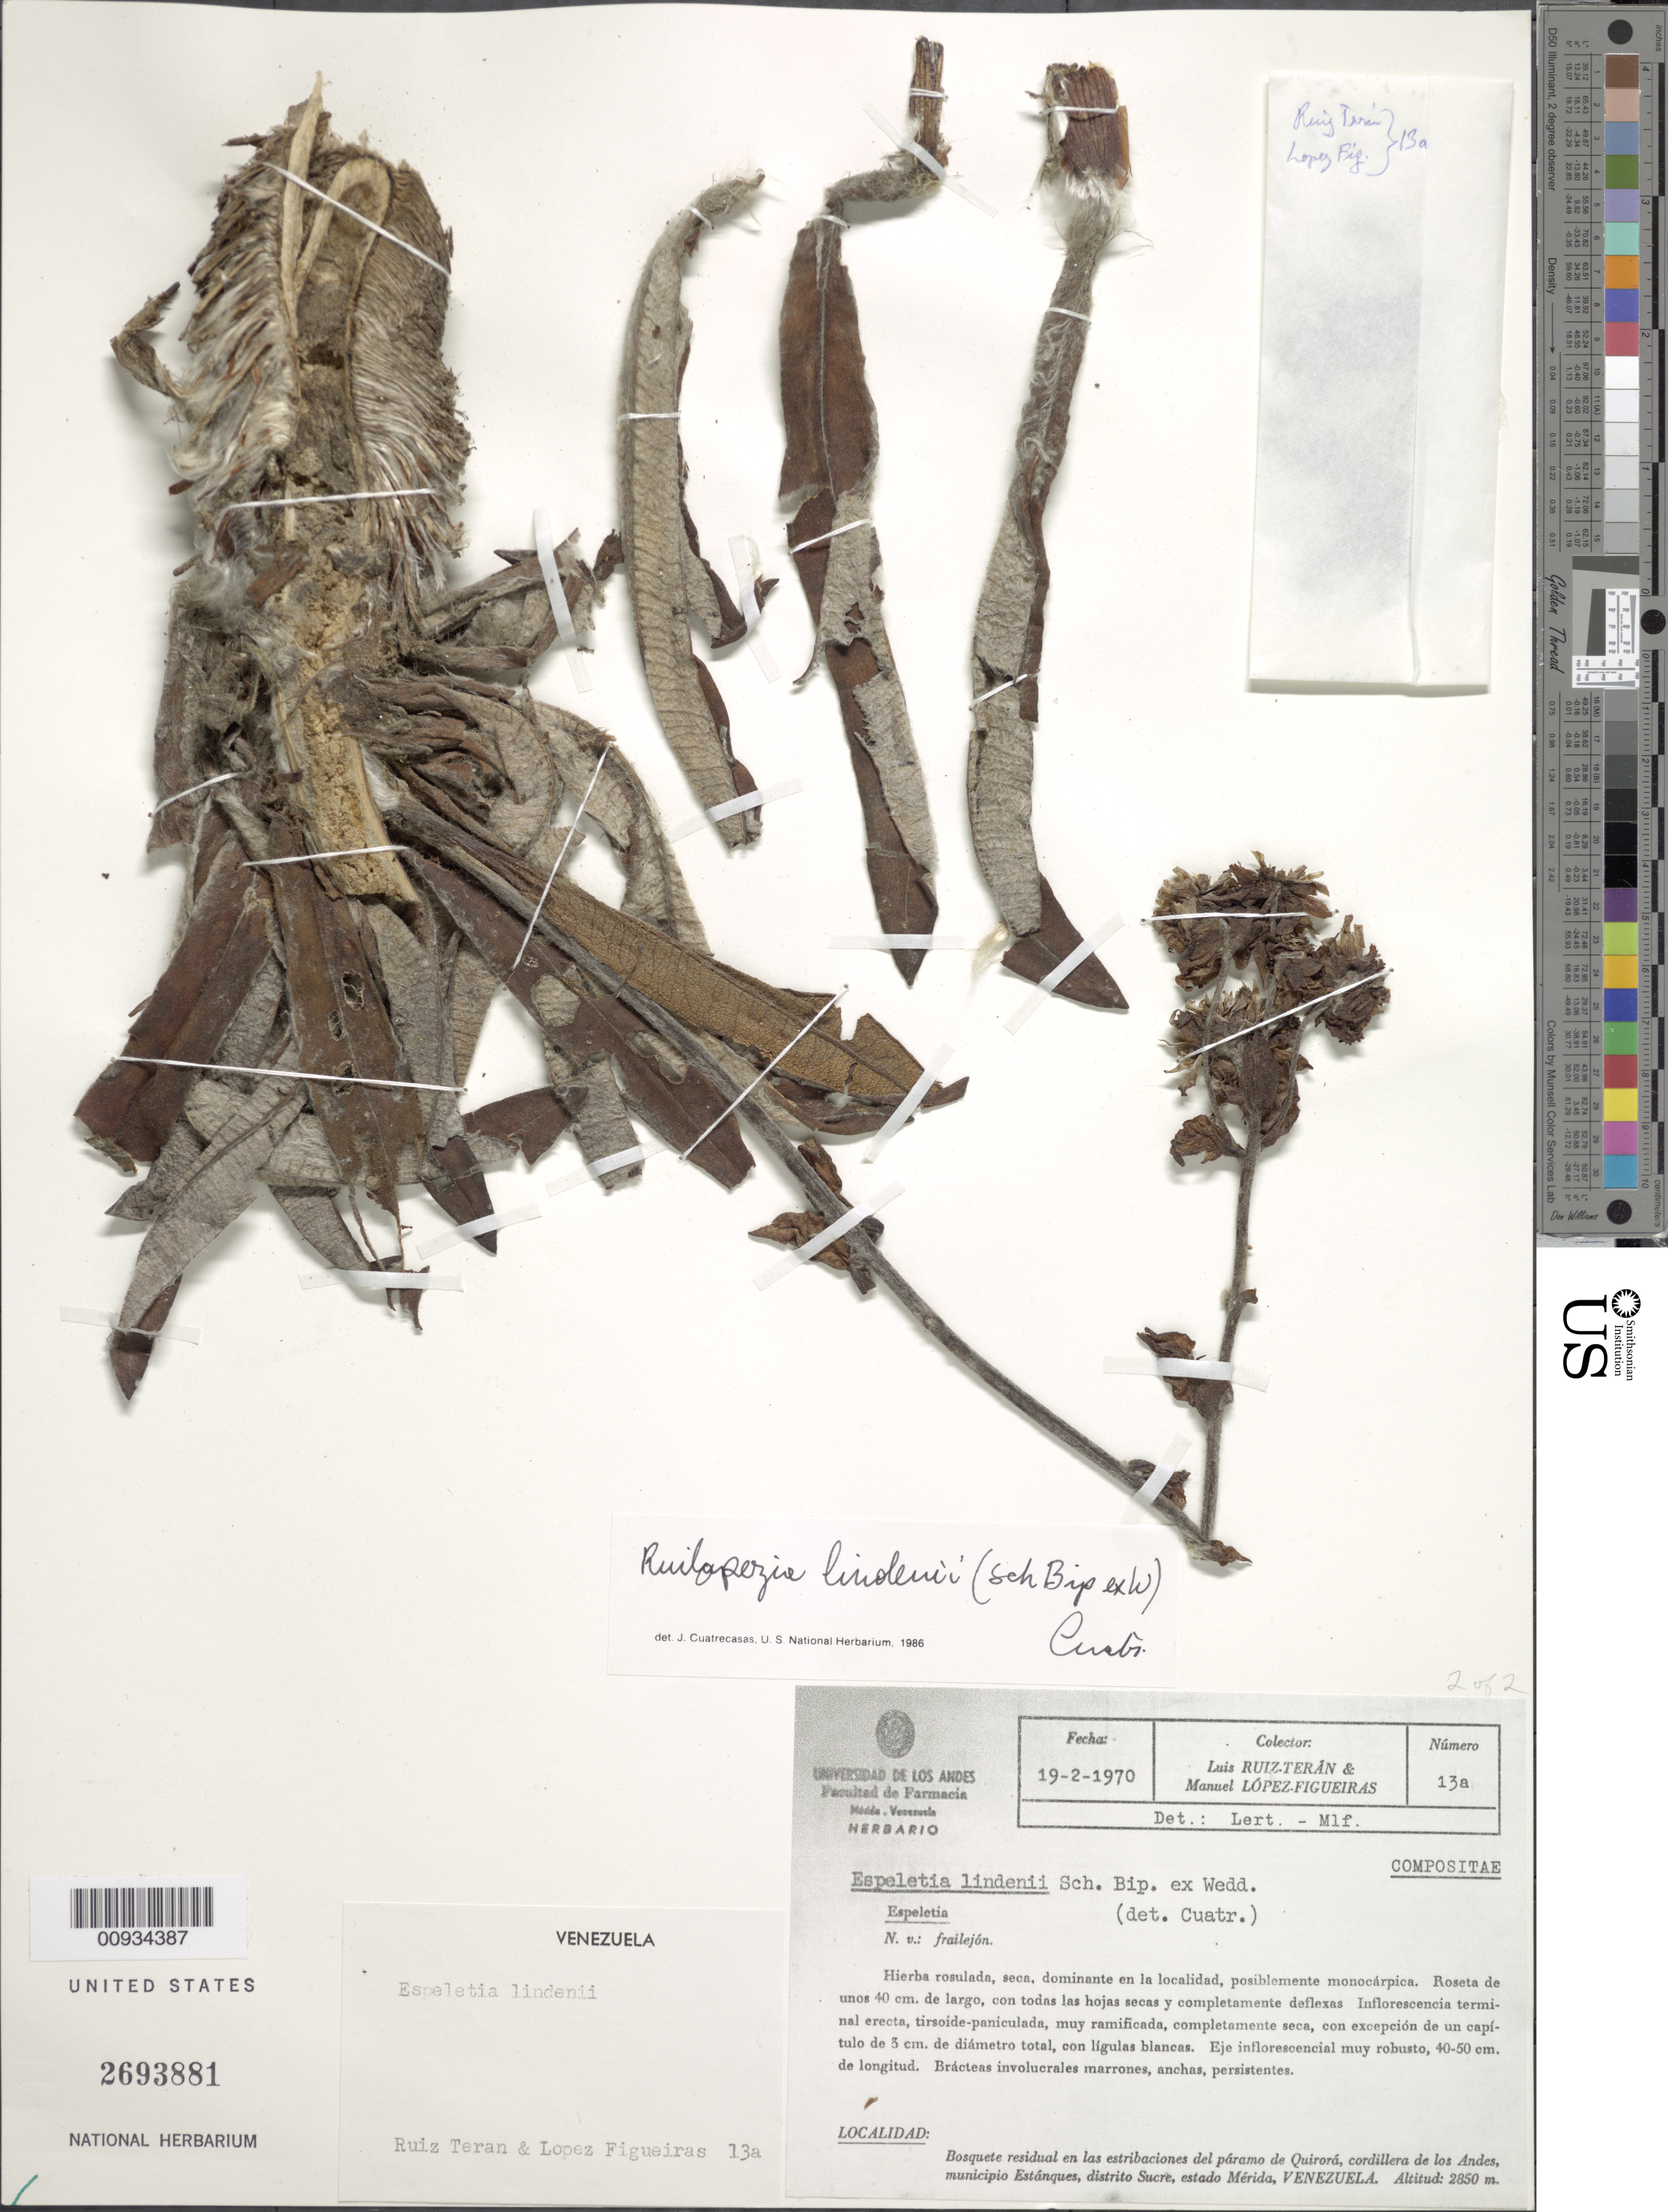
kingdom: Plantae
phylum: Tracheophyta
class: Magnoliopsida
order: Asterales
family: Asteraceae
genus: Ruilopezia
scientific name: Ruilopezia lindenii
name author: (Sch. Bip. ex Wedd.) Cuatrec.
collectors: L. Teran & M. López Figueiras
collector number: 13a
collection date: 1970-02-19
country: Venezuela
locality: Bosquete residual en las estribaciones del paramo de Quirora, Cordillera de Los Andes, Municipio Estanques, Distrito Sucre, Estado Merida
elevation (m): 2850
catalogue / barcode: US 2693881